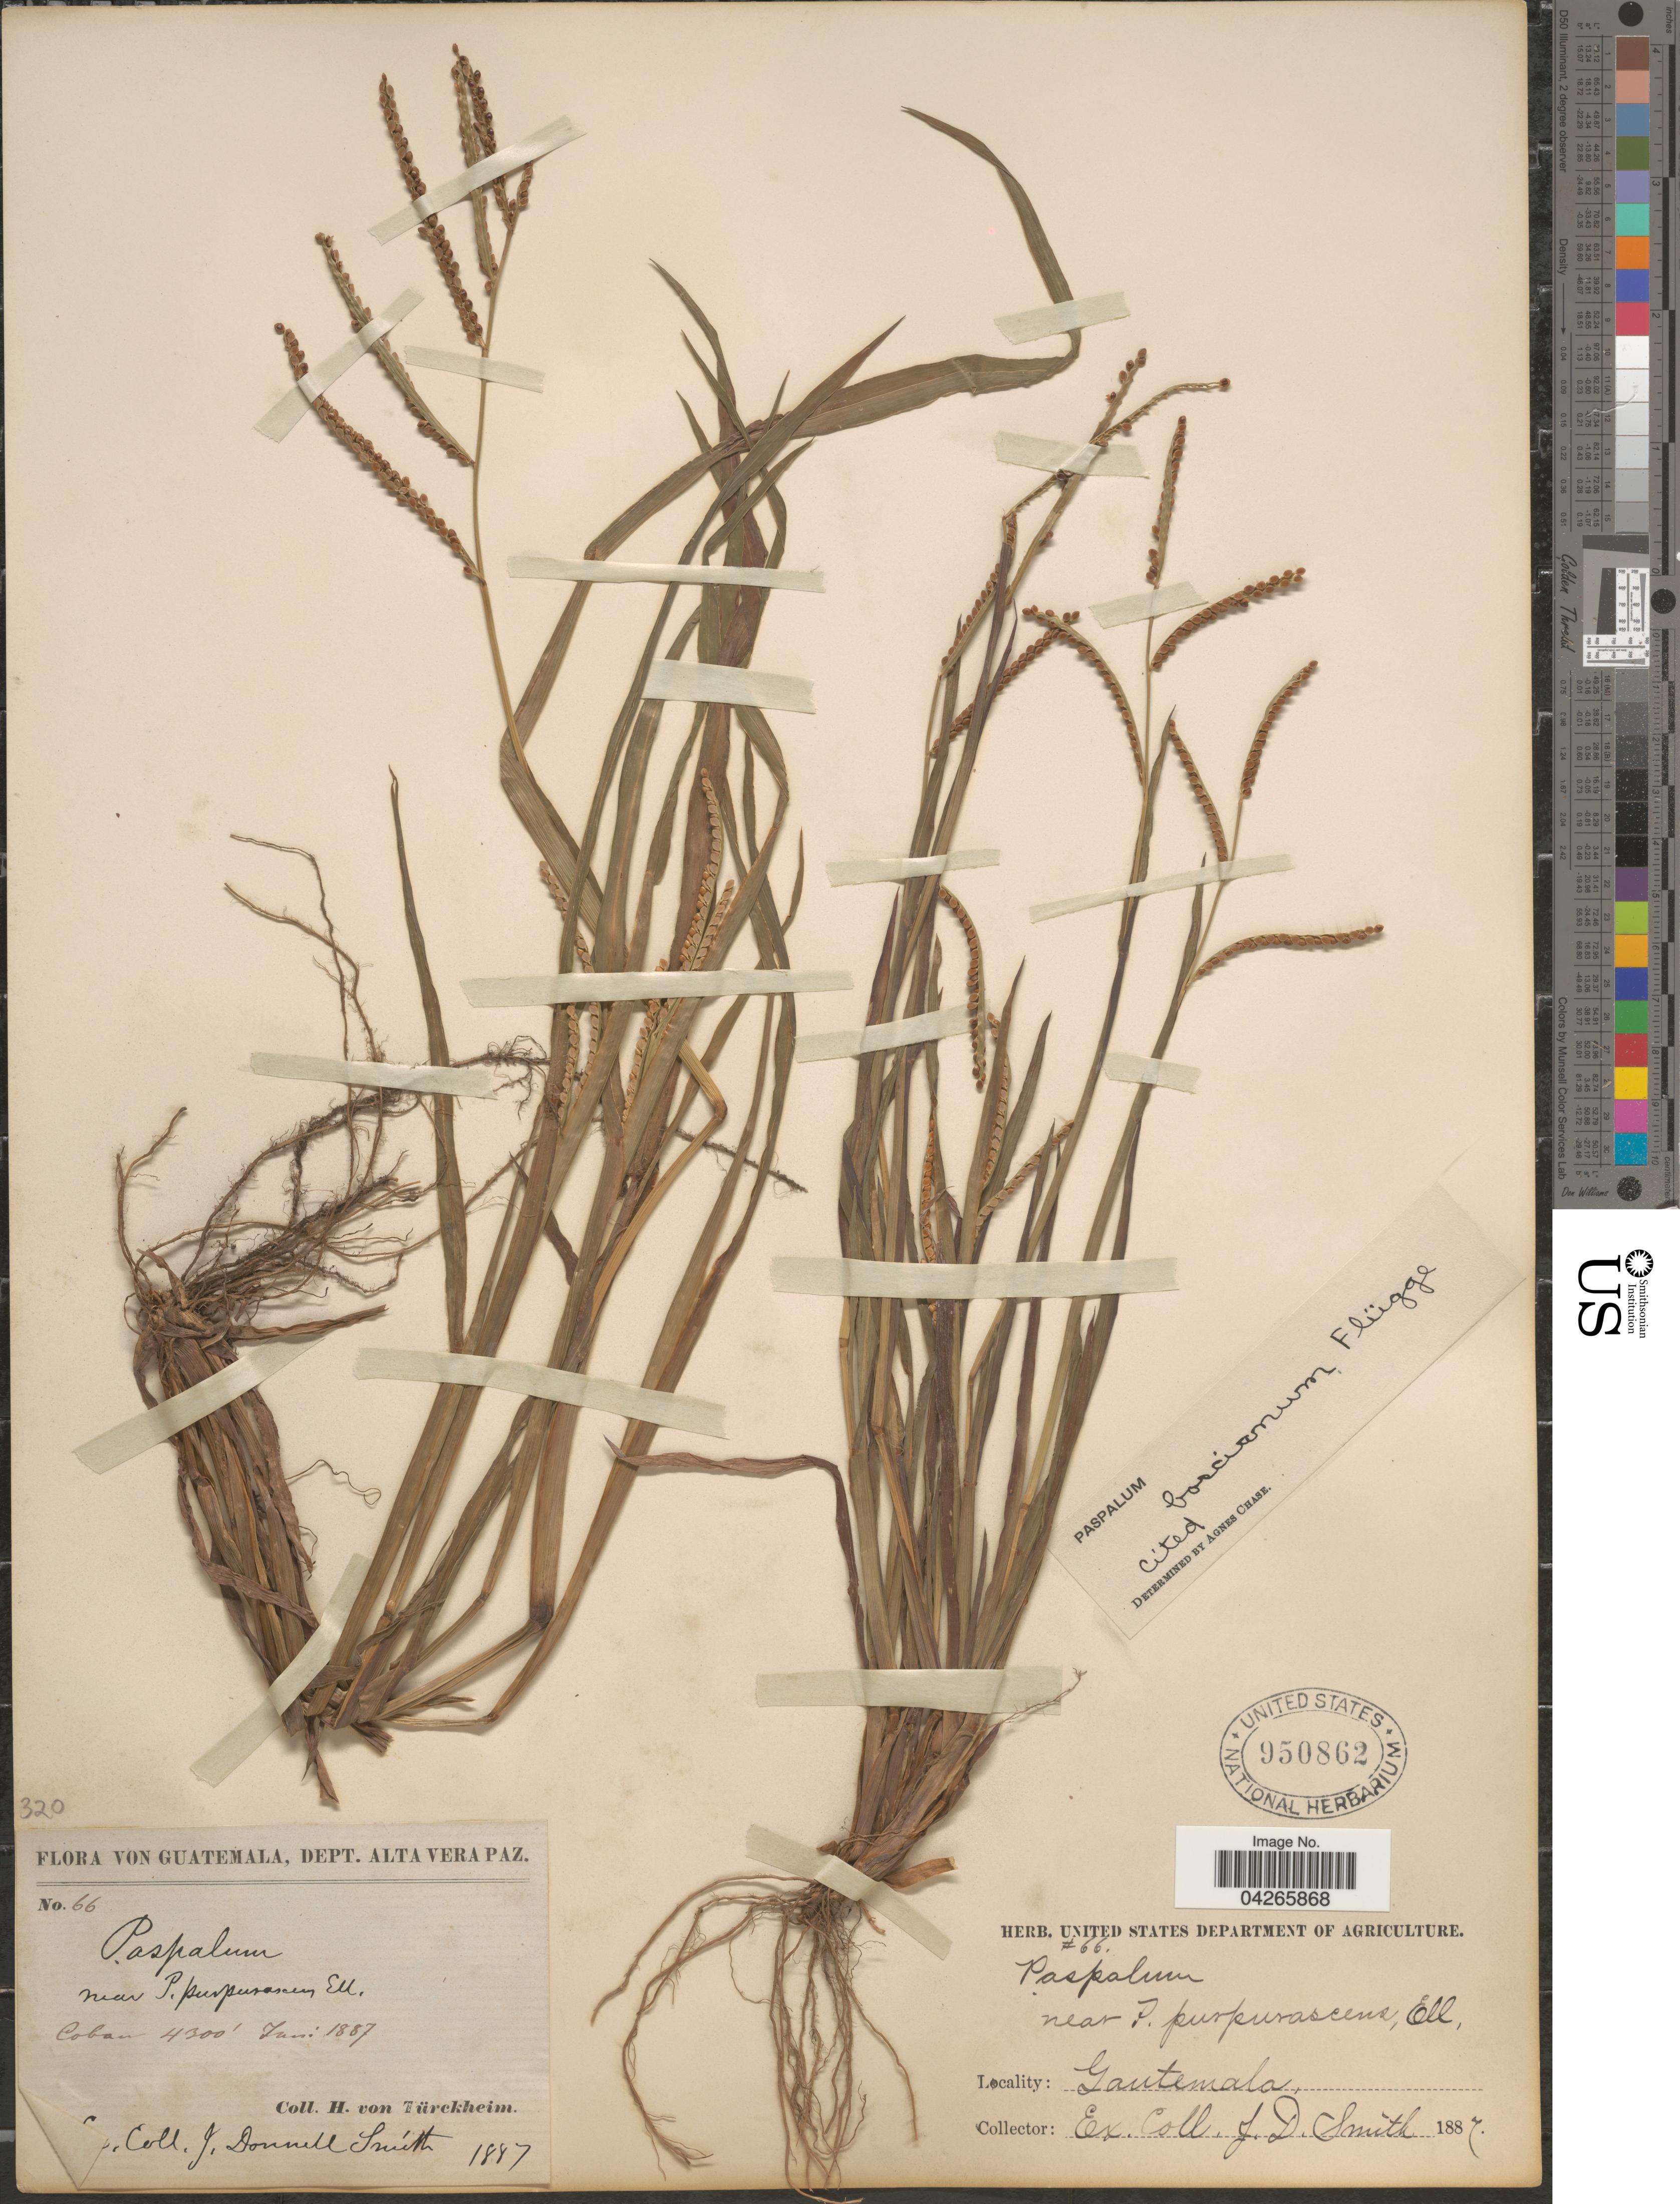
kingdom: Plantae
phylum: Tracheophyta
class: Liliopsida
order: Poales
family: Poaceae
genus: Paspalum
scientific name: Paspalum scrobiculatum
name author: L.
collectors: H. von Türckheim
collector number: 66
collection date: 1887-06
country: Guatemala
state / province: Alta Verapaz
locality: Dept. Alta Vera Paz. Coban.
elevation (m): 1311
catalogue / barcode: US 950862